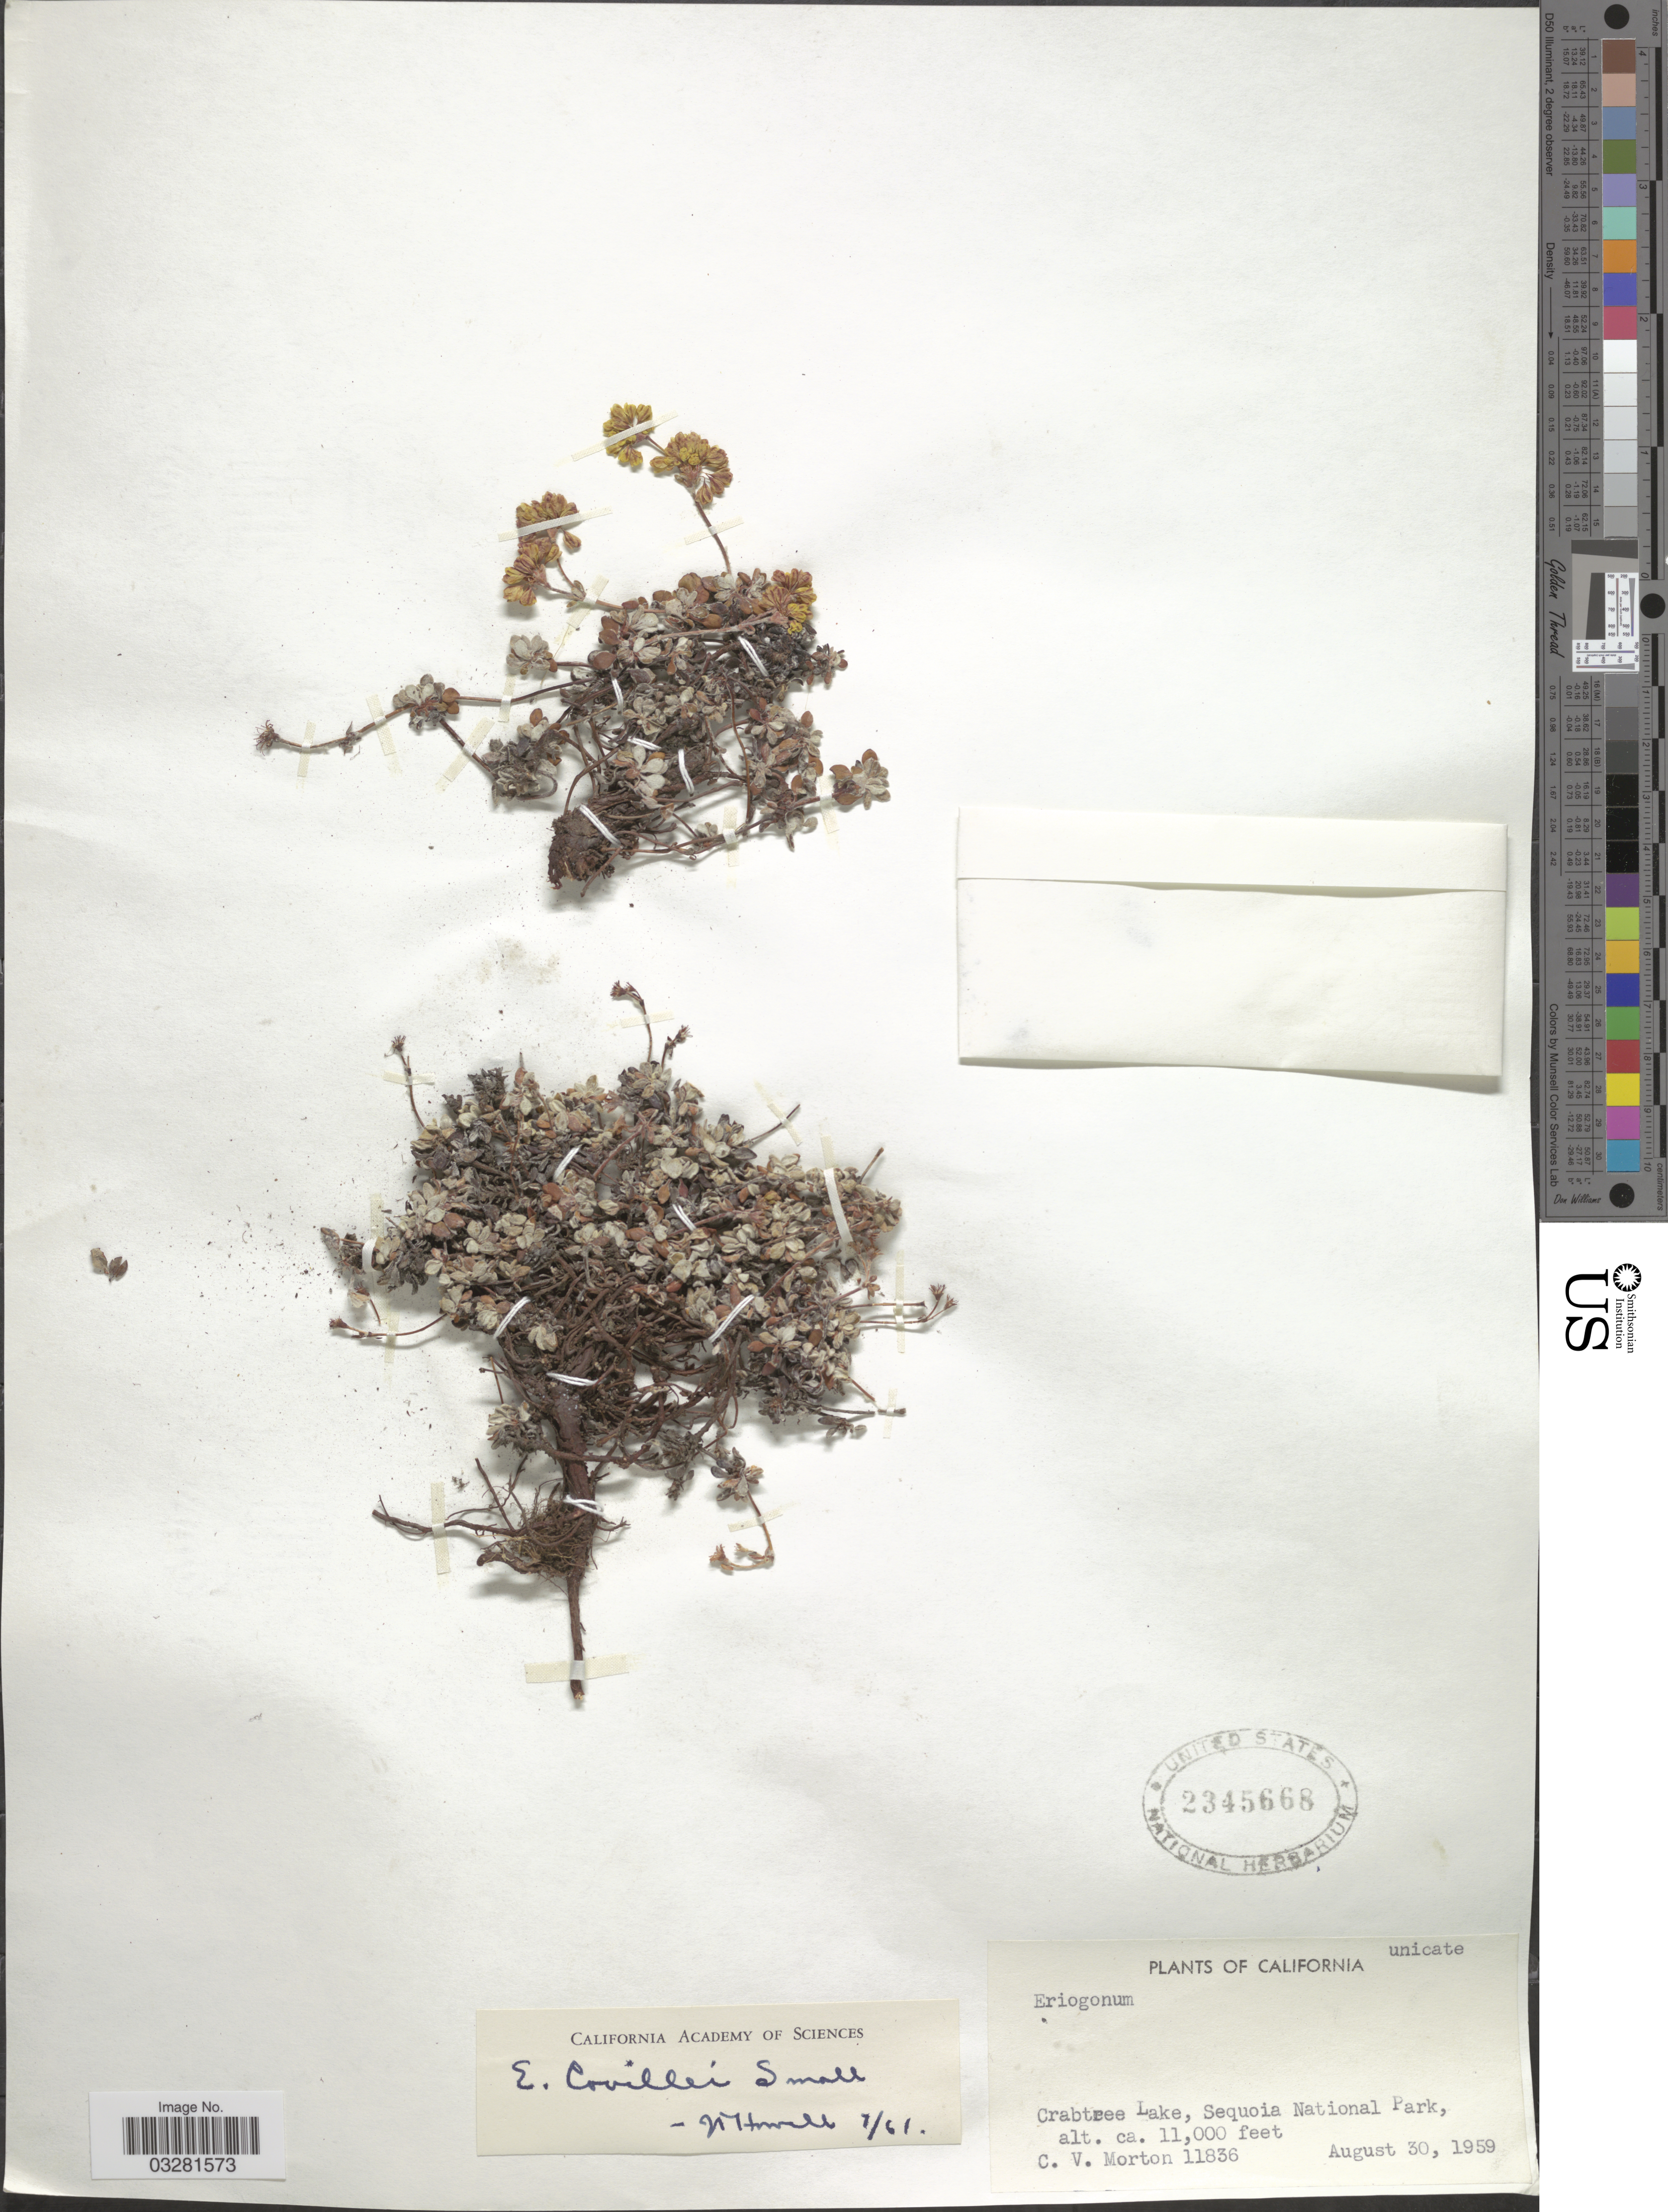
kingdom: Plantae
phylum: Tracheophyta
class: Magnoliopsida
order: Caryophyllales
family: Polygonaceae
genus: Eriogonum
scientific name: Eriogonum umbellatum var. covillei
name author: (Small) Reveal & Munz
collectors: C. V. Morton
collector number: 11836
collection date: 1959-08-30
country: United States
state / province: California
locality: Crabtree Lake, Sequoia National Park.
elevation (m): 3353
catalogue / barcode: US 2345668